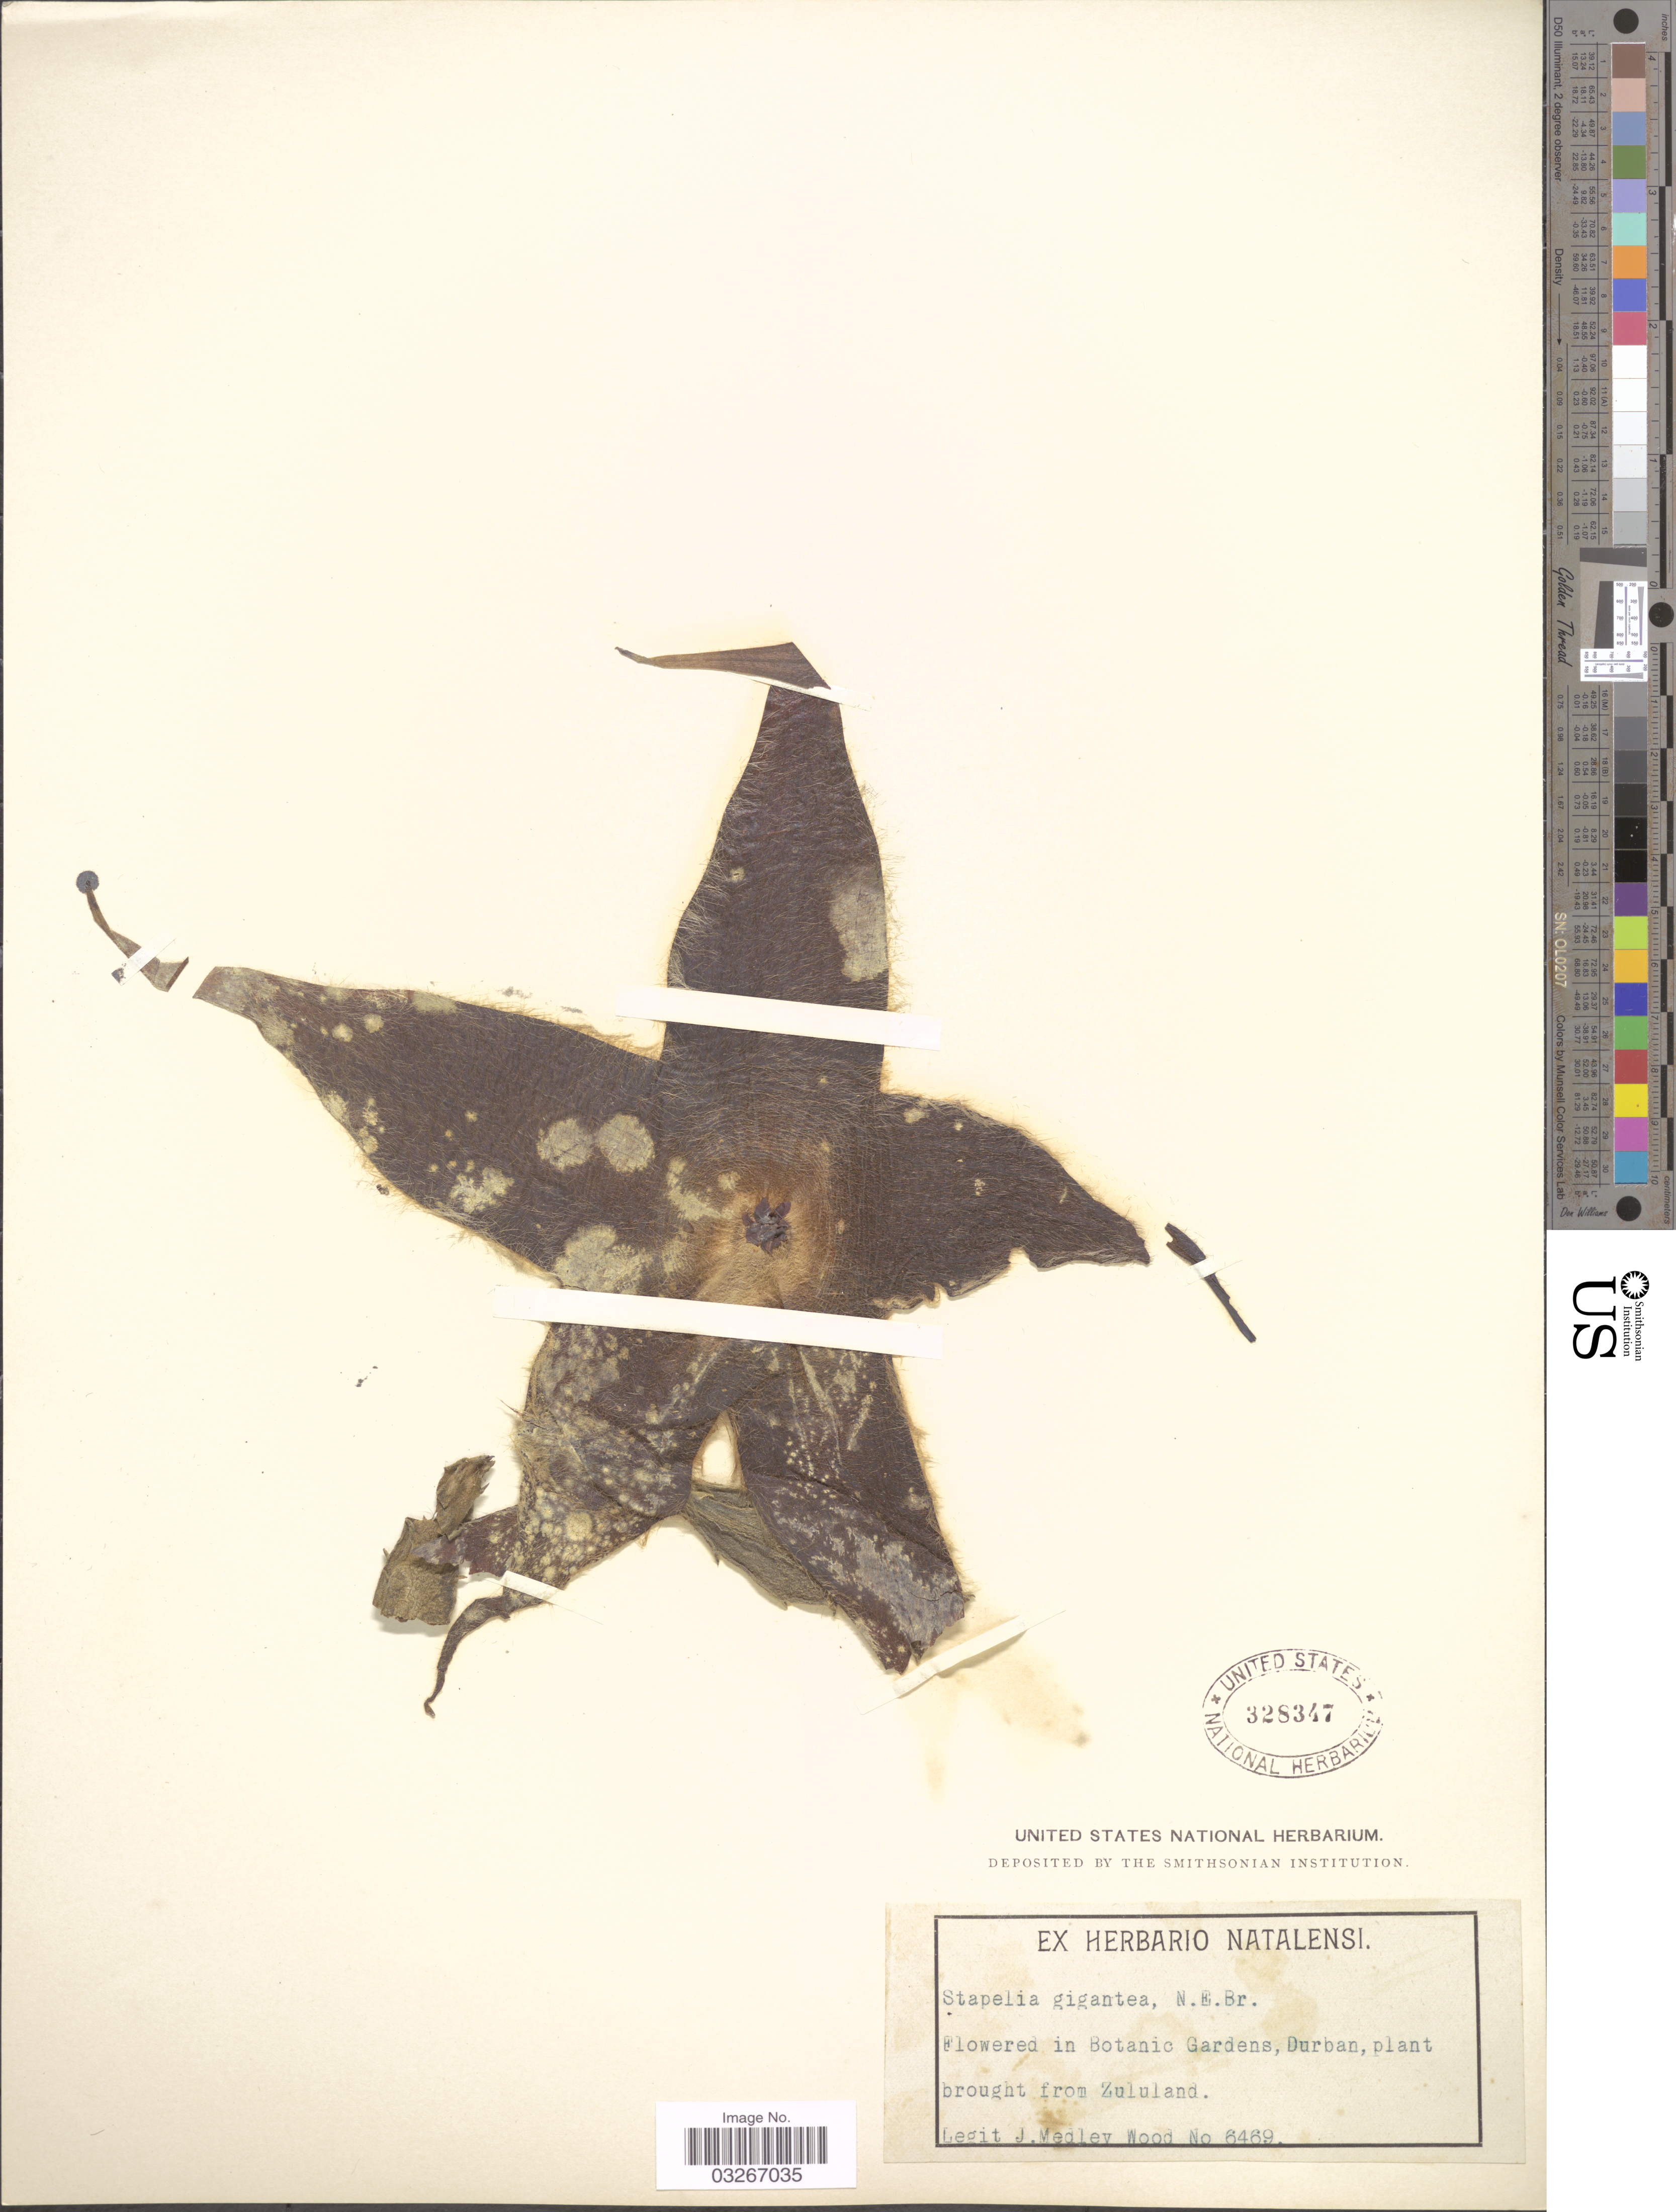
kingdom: Plantae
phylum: Tracheophyta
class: Magnoliopsida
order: Gentianales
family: Apocynaceae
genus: Stapelia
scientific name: Stapelia gigantea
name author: N.E. Br.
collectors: J. M. Wood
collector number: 6469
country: South Africa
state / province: KwaZulu-Natal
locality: In Botanic Gardens, Durban.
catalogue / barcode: US 328347